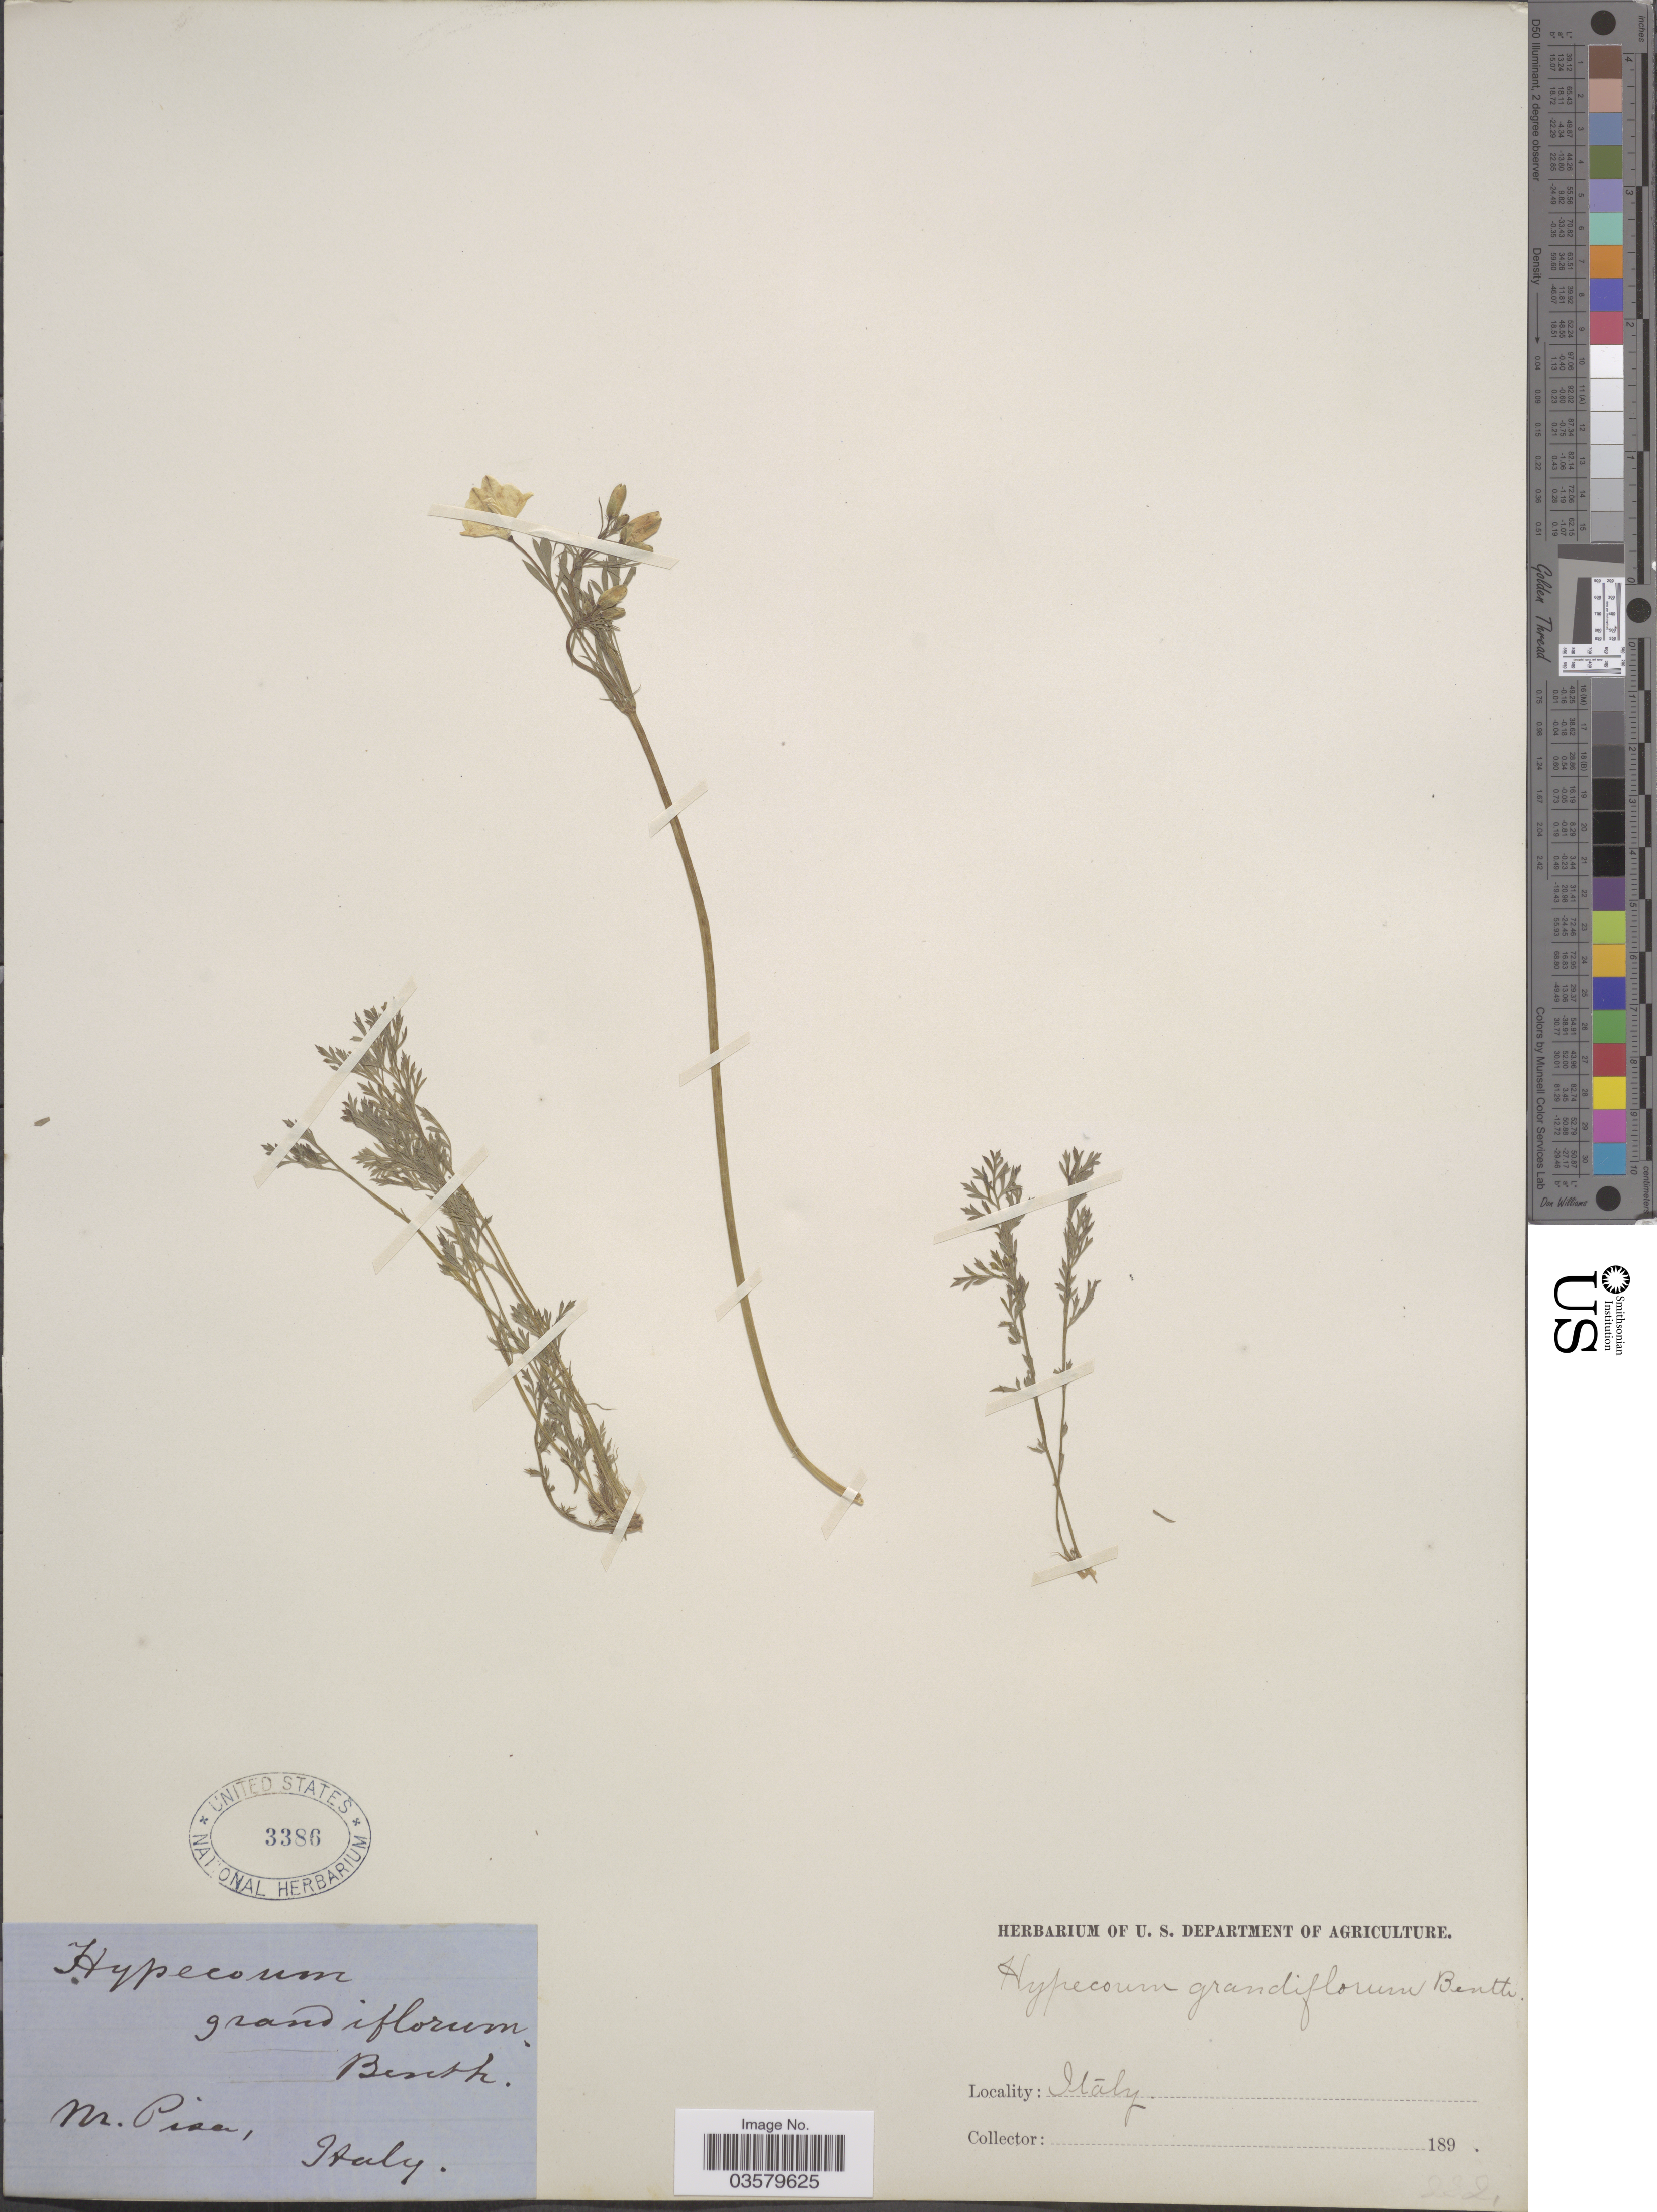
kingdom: Plantae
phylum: Tracheophyta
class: Magnoliopsida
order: Ranunculales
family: Papaveraceae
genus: Hypecoum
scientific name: Hypecoum grandiflorum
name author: Benth.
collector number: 232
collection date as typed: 189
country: Italy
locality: Nr. Pisa.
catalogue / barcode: US 3386